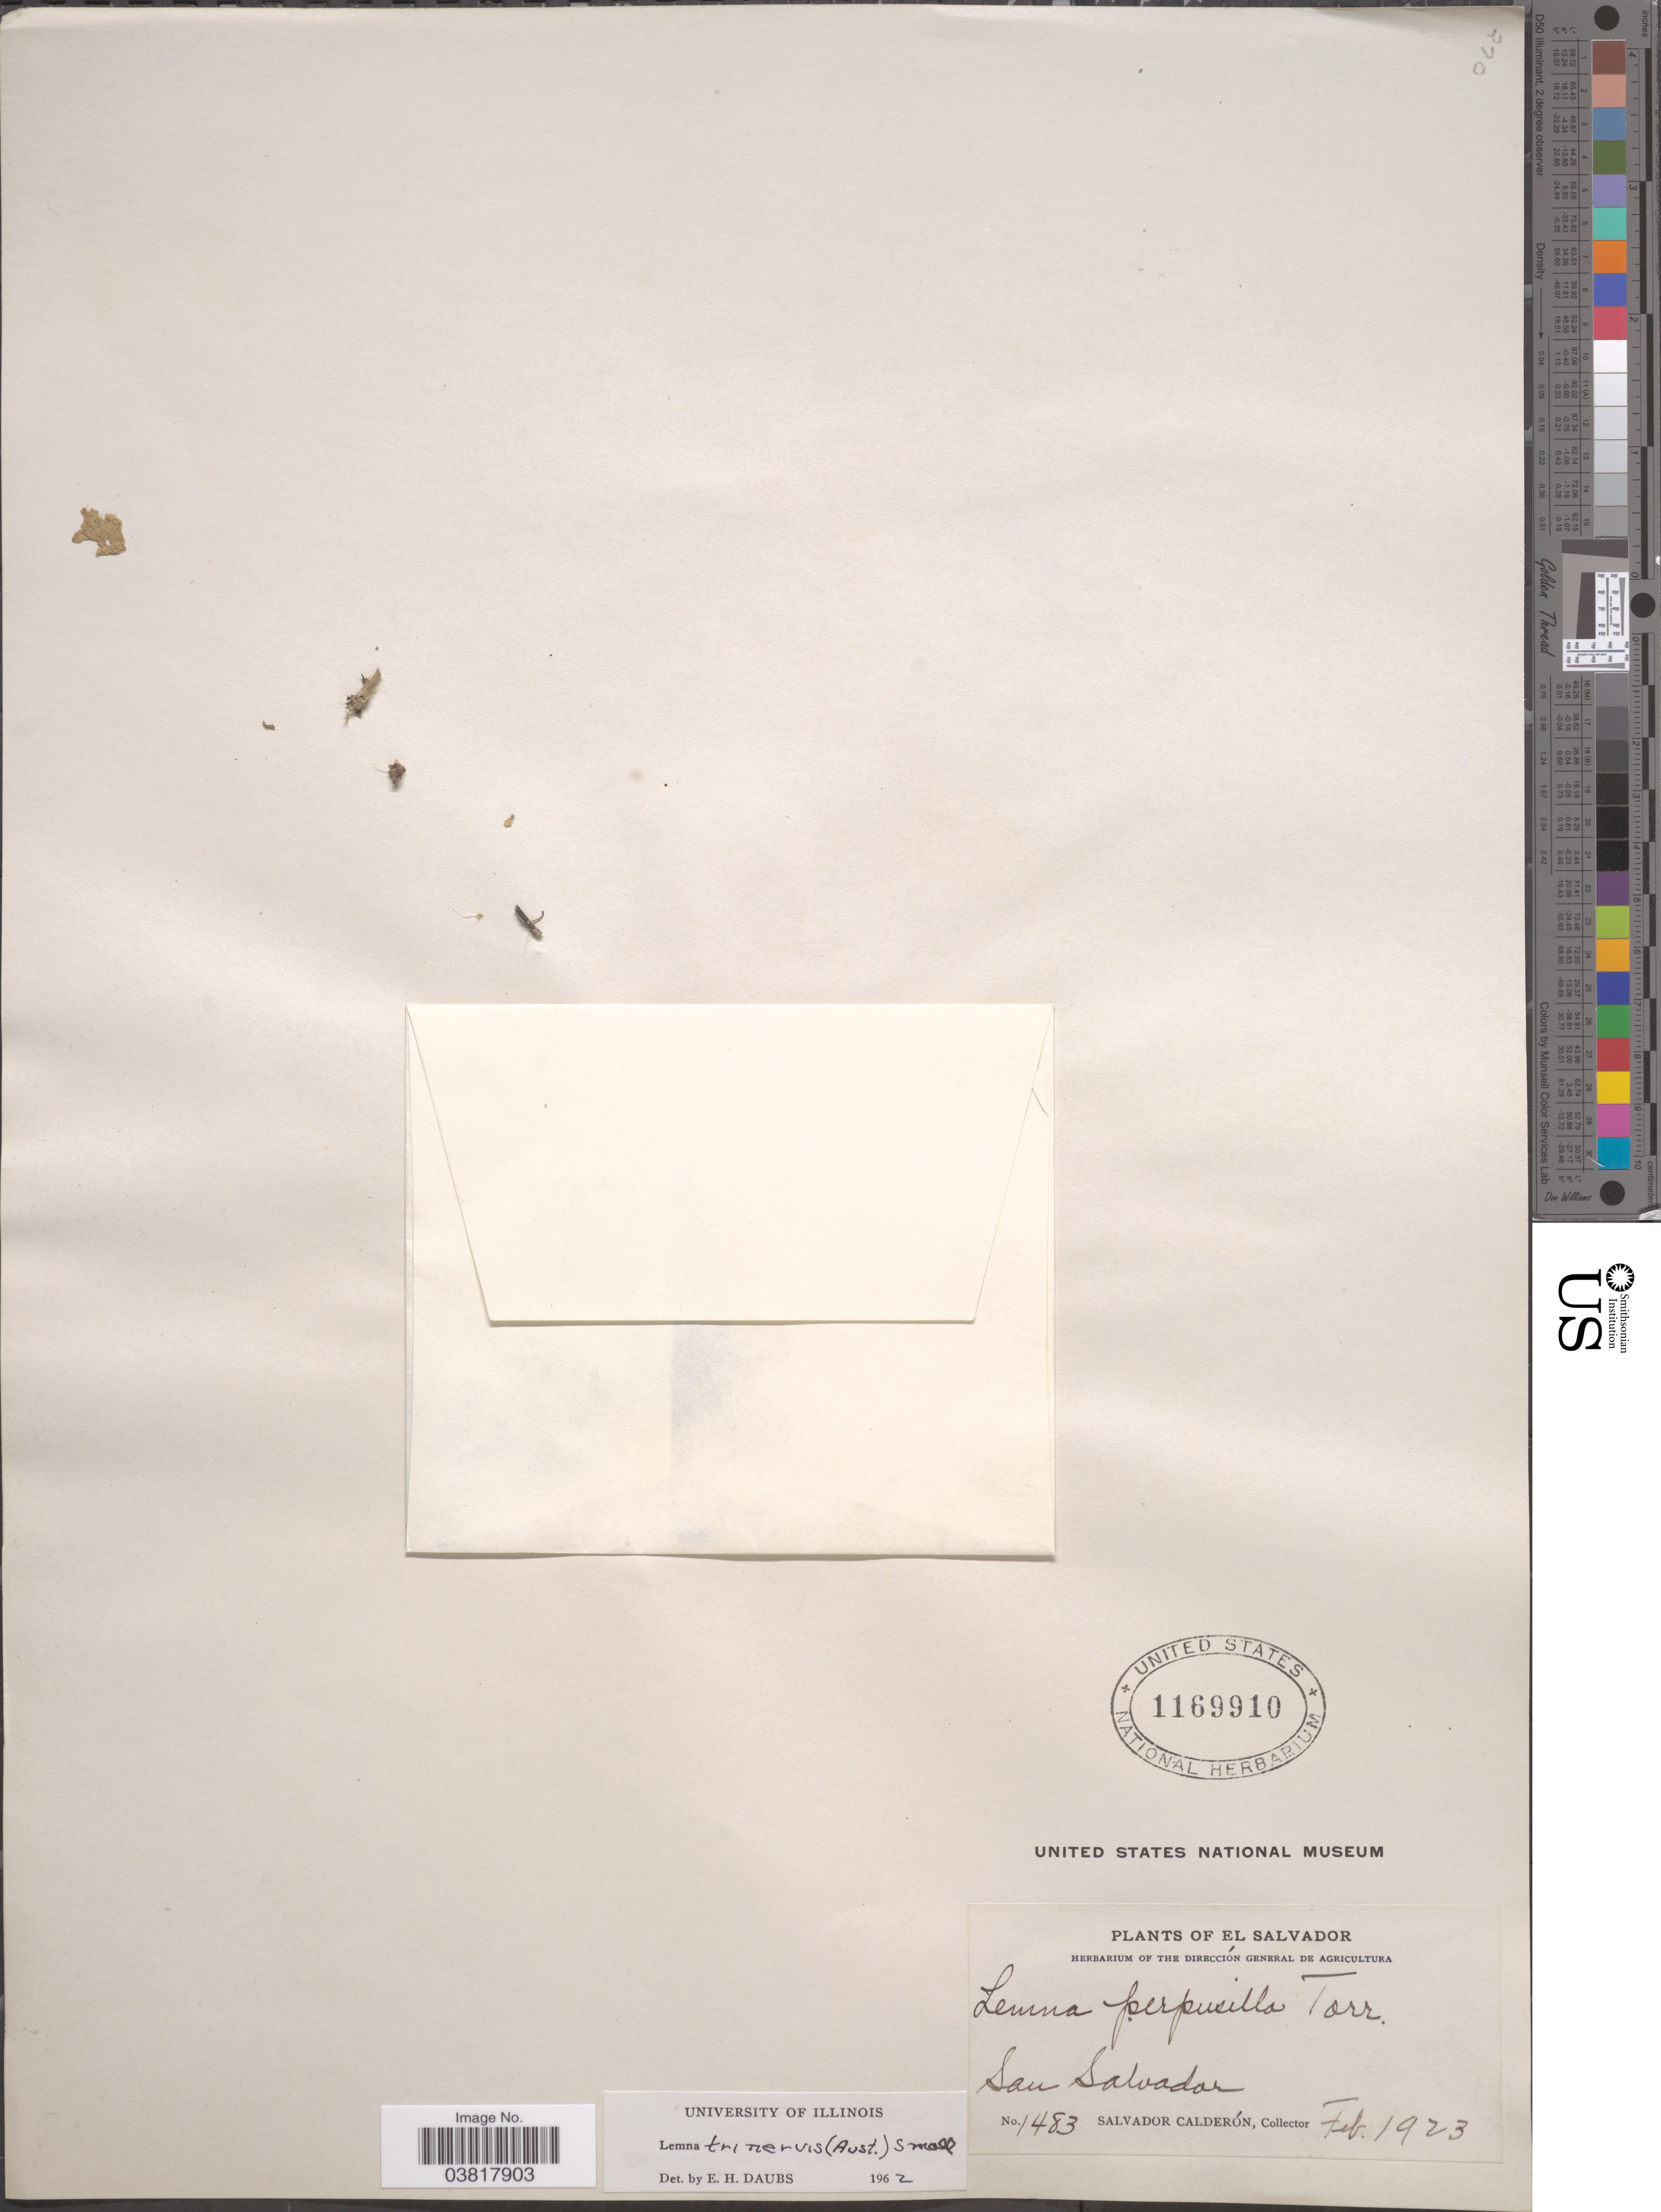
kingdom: Plantae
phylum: Tracheophyta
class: Liliopsida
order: Alismatales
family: Araceae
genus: Lemna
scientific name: Lemna trinervis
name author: Small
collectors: S. Calderón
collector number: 1483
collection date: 1923-02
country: El Salvador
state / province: San Salvador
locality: San Salvador.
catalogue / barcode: US 1169910